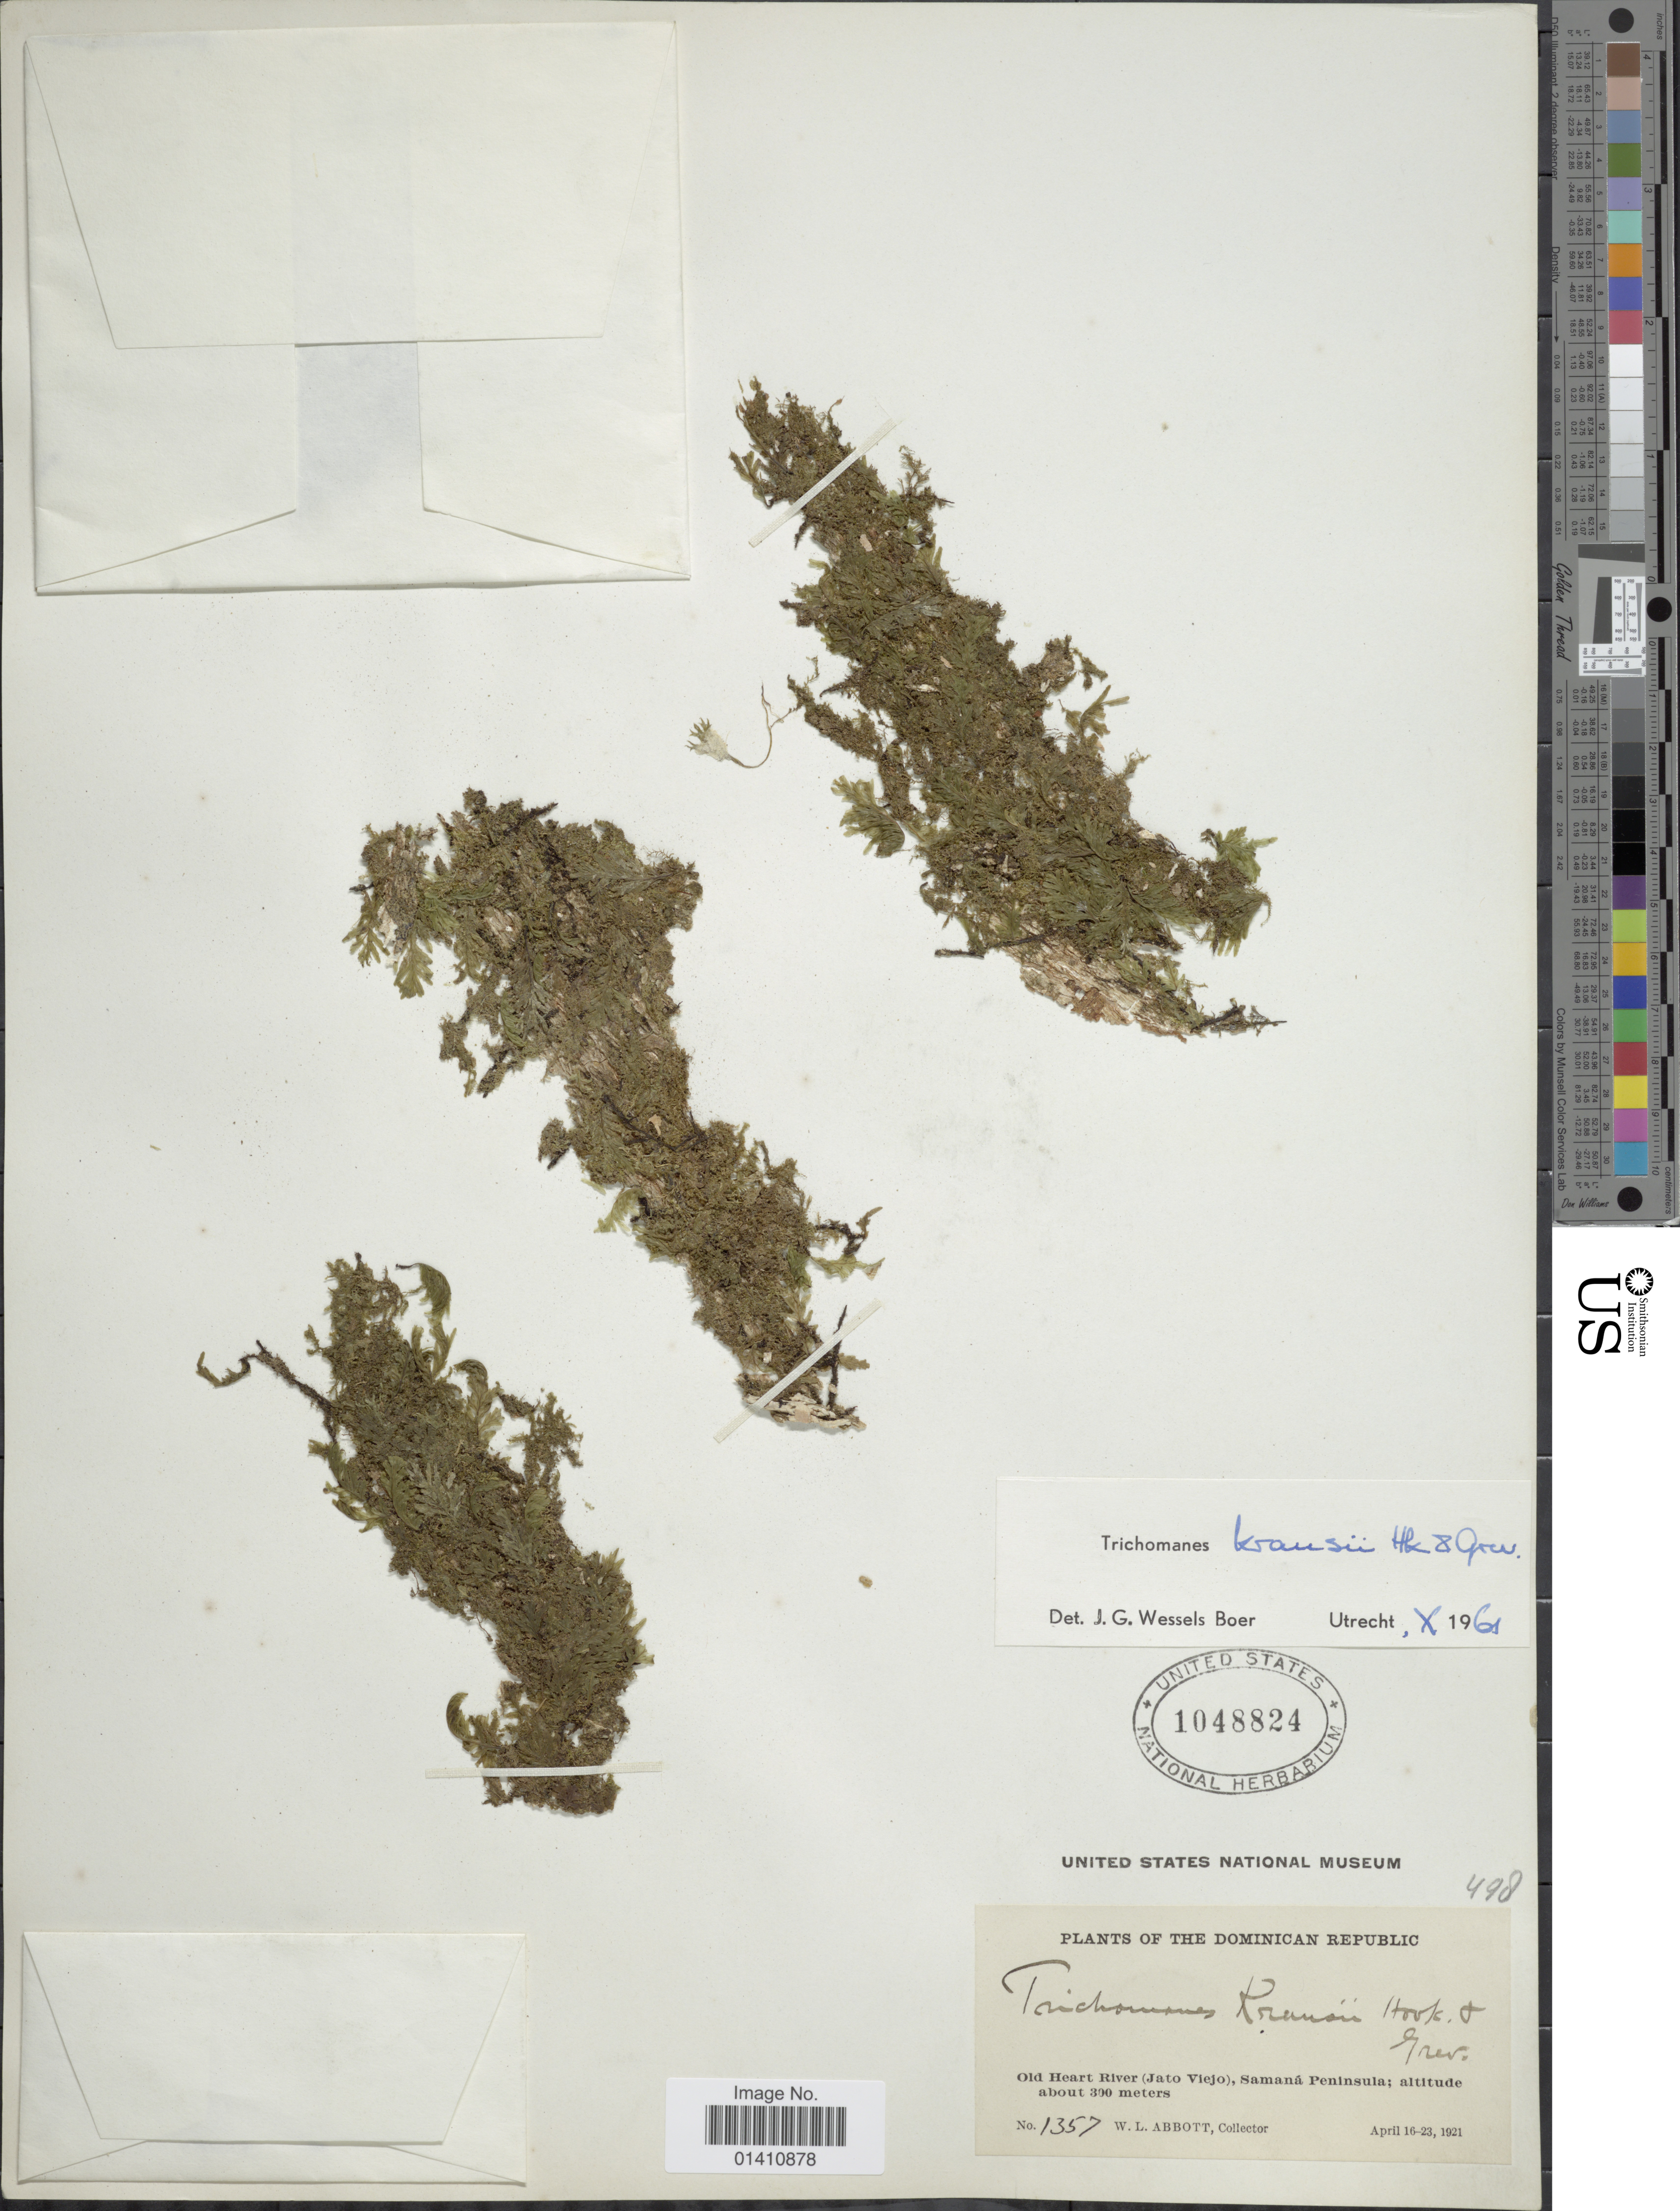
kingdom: Plantae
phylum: Tracheophyta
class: Polypodiopsida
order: Hymenophyllales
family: Hymenophyllaceae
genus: Didymoglossum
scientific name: Didymoglossum kraussii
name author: (Hook. & Grev.) C. Presl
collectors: W. L. Abbott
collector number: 1357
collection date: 1921-04-16/1921-04-23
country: Dominican Republic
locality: Old heart River (Jato Viejo), Samana Peninsula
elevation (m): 300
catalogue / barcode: US 1048824